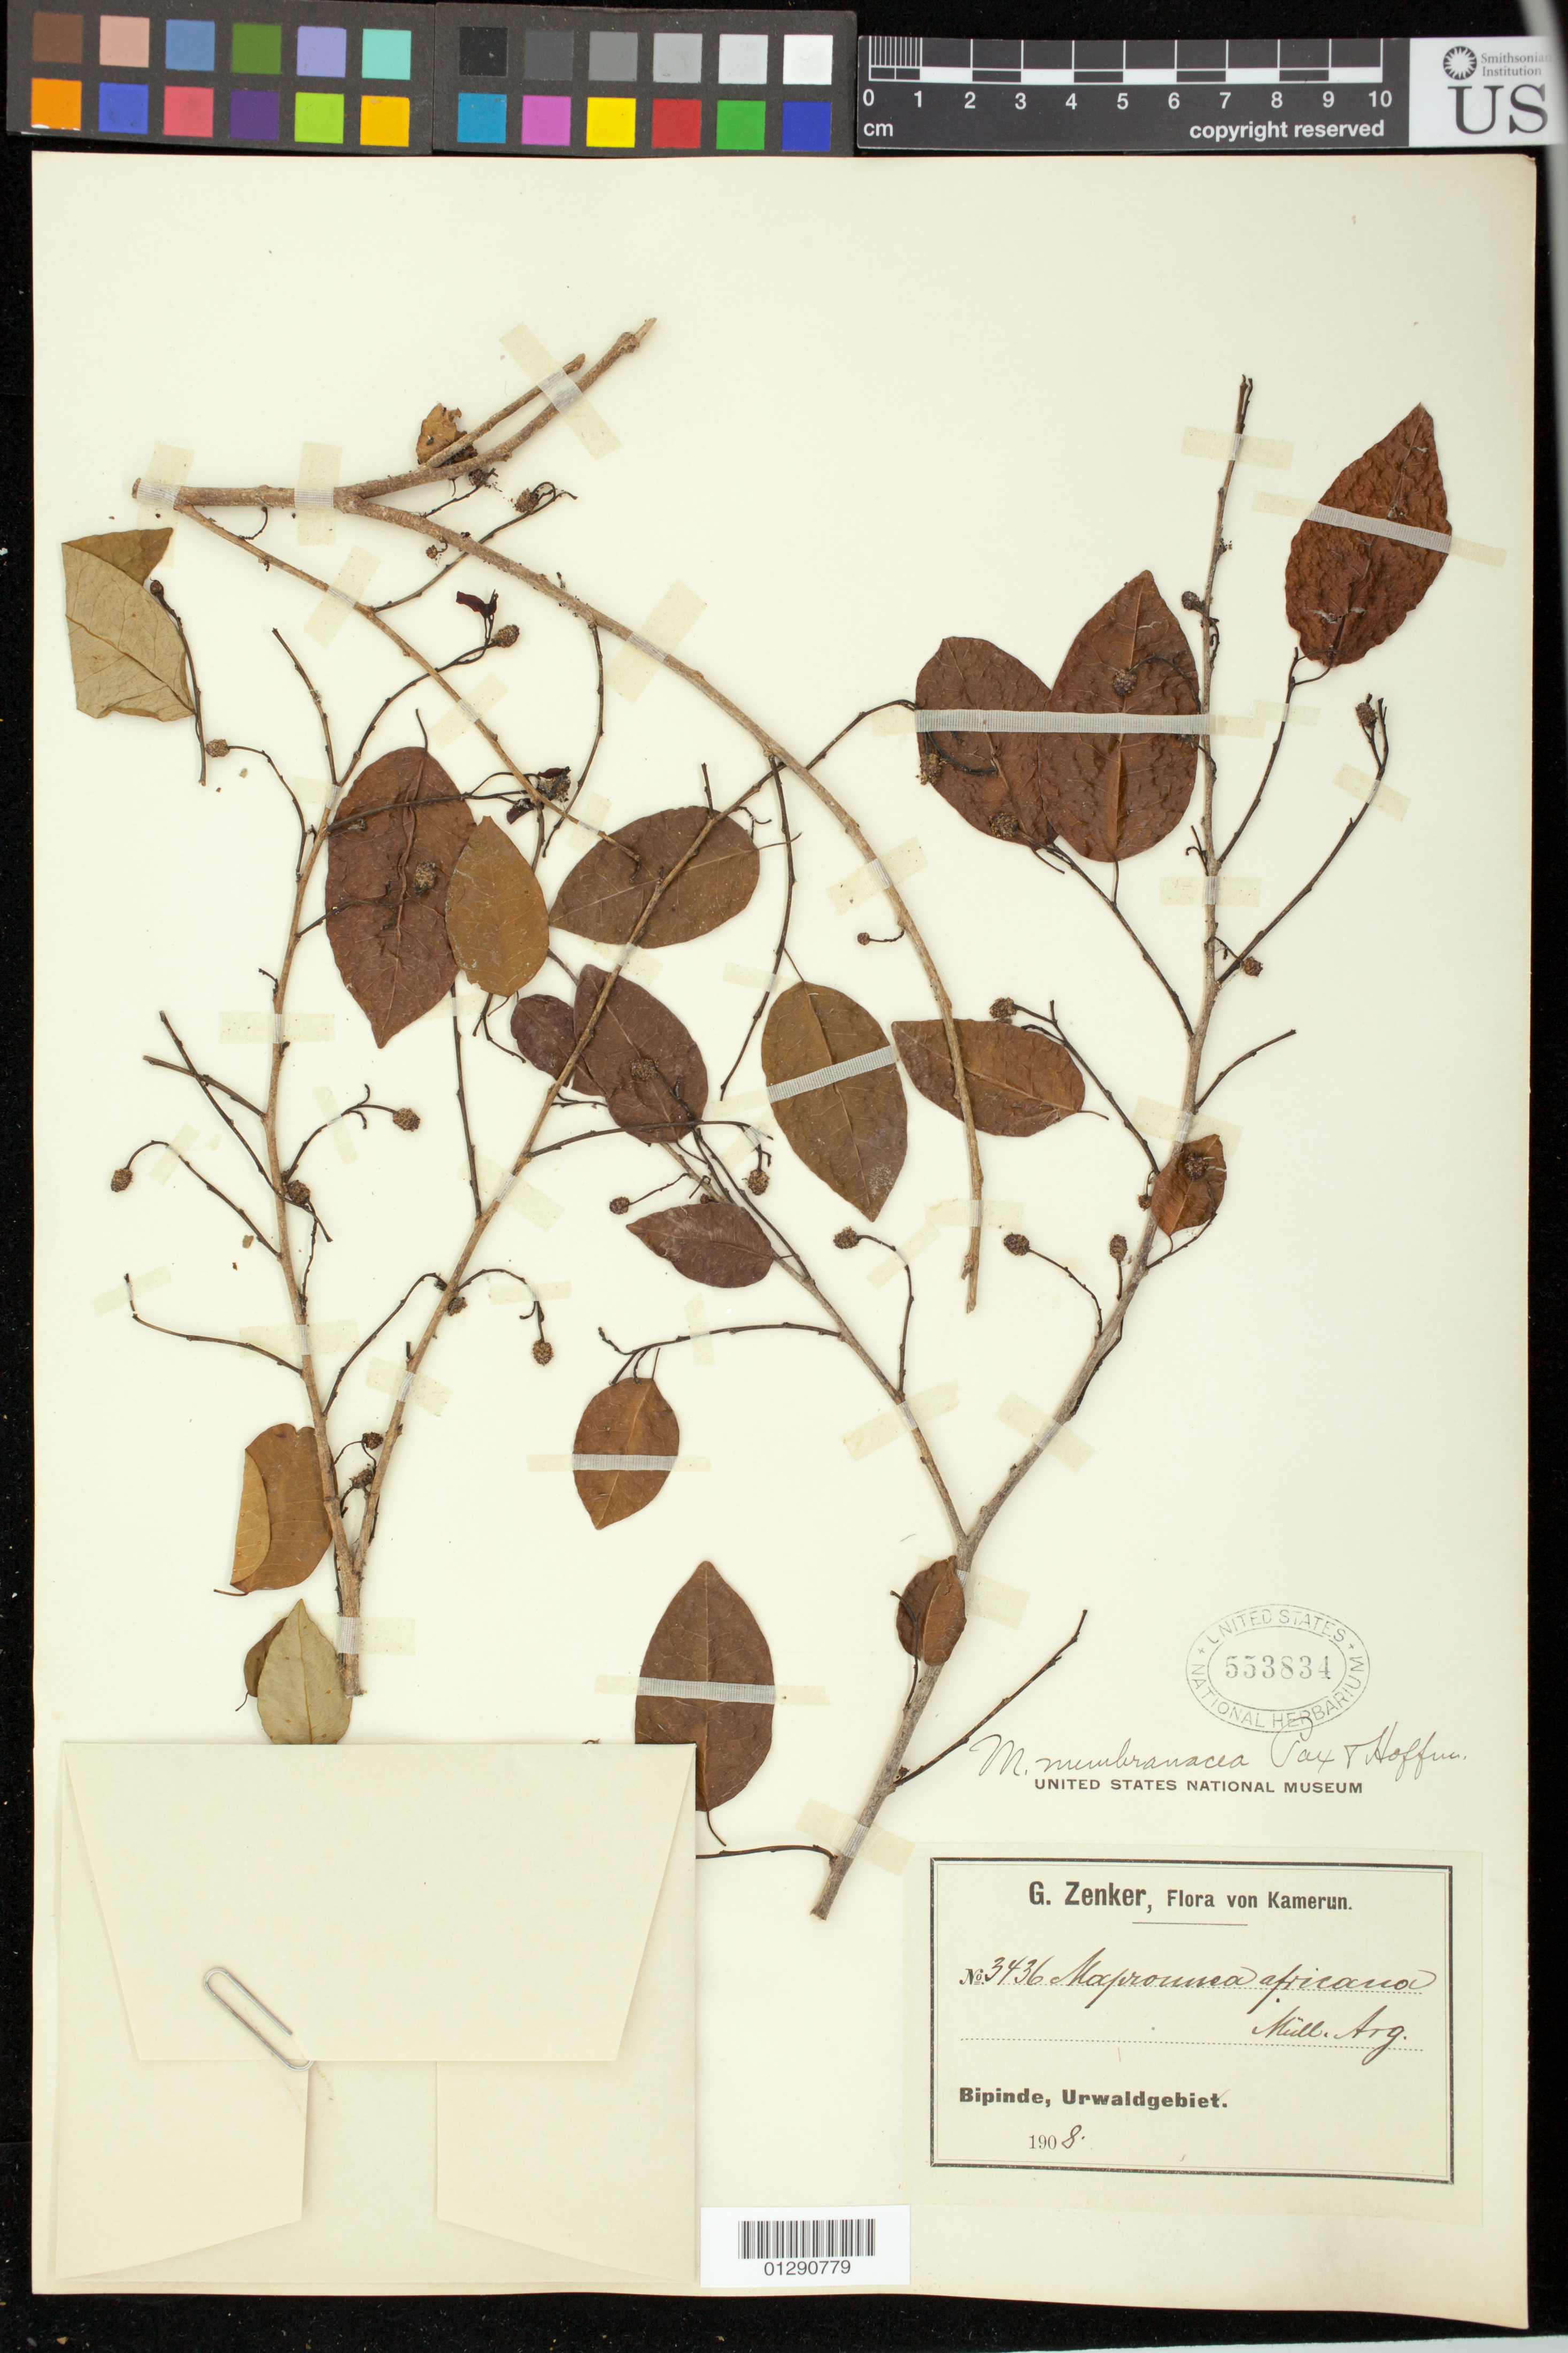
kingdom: Plantae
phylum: Tracheophyta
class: Magnoliopsida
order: Malpighiales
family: Euphorbiaceae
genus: Maprounea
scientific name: Maprounea membranacea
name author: Pax & K. Hoffm.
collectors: G. A. Zenker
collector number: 3436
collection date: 1908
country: Cameroon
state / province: Sud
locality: Bipinde, Urwaldgebiet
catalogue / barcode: US 553834